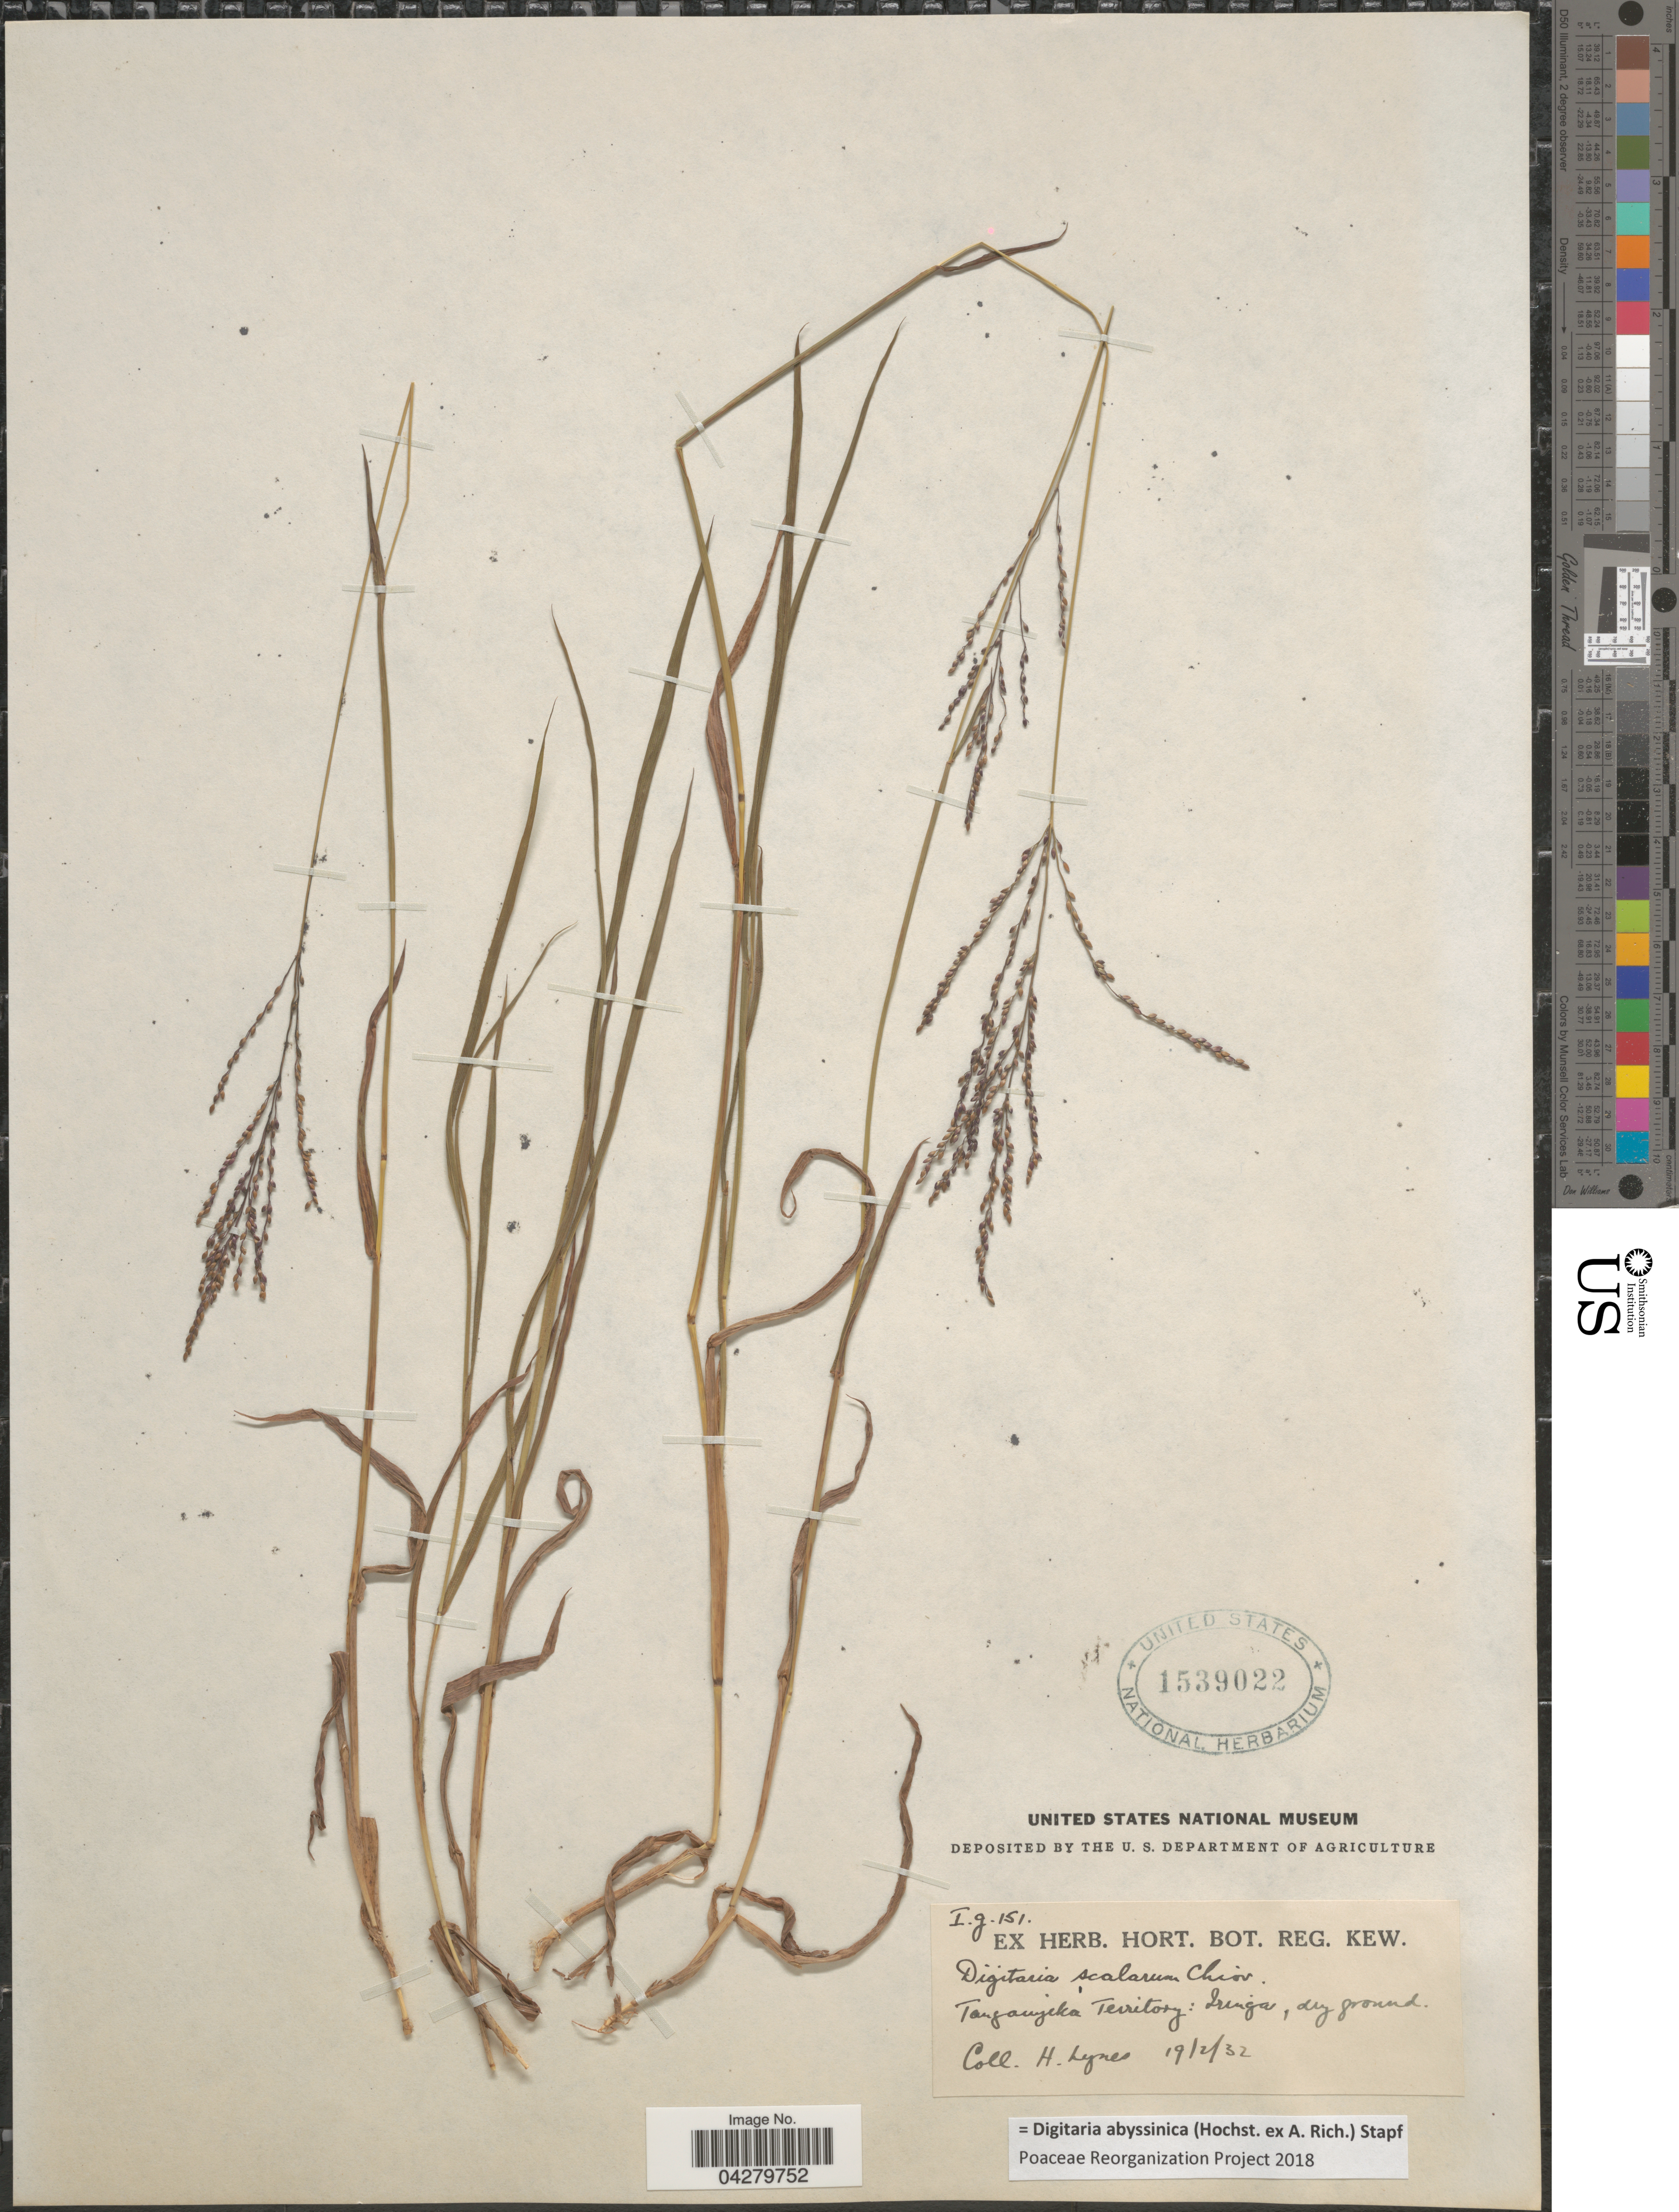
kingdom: Plantae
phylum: Tracheophyta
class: Liliopsida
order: Poales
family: Poaceae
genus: Digitaria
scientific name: Digitaria abyssinica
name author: (Hochst. ex Rich.) Stapf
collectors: H. Lynes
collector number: Ig151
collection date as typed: Transcribed d/m/y: 19/2/32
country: Tanzania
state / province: Iringa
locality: Tanganyika Territory.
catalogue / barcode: US 1539022